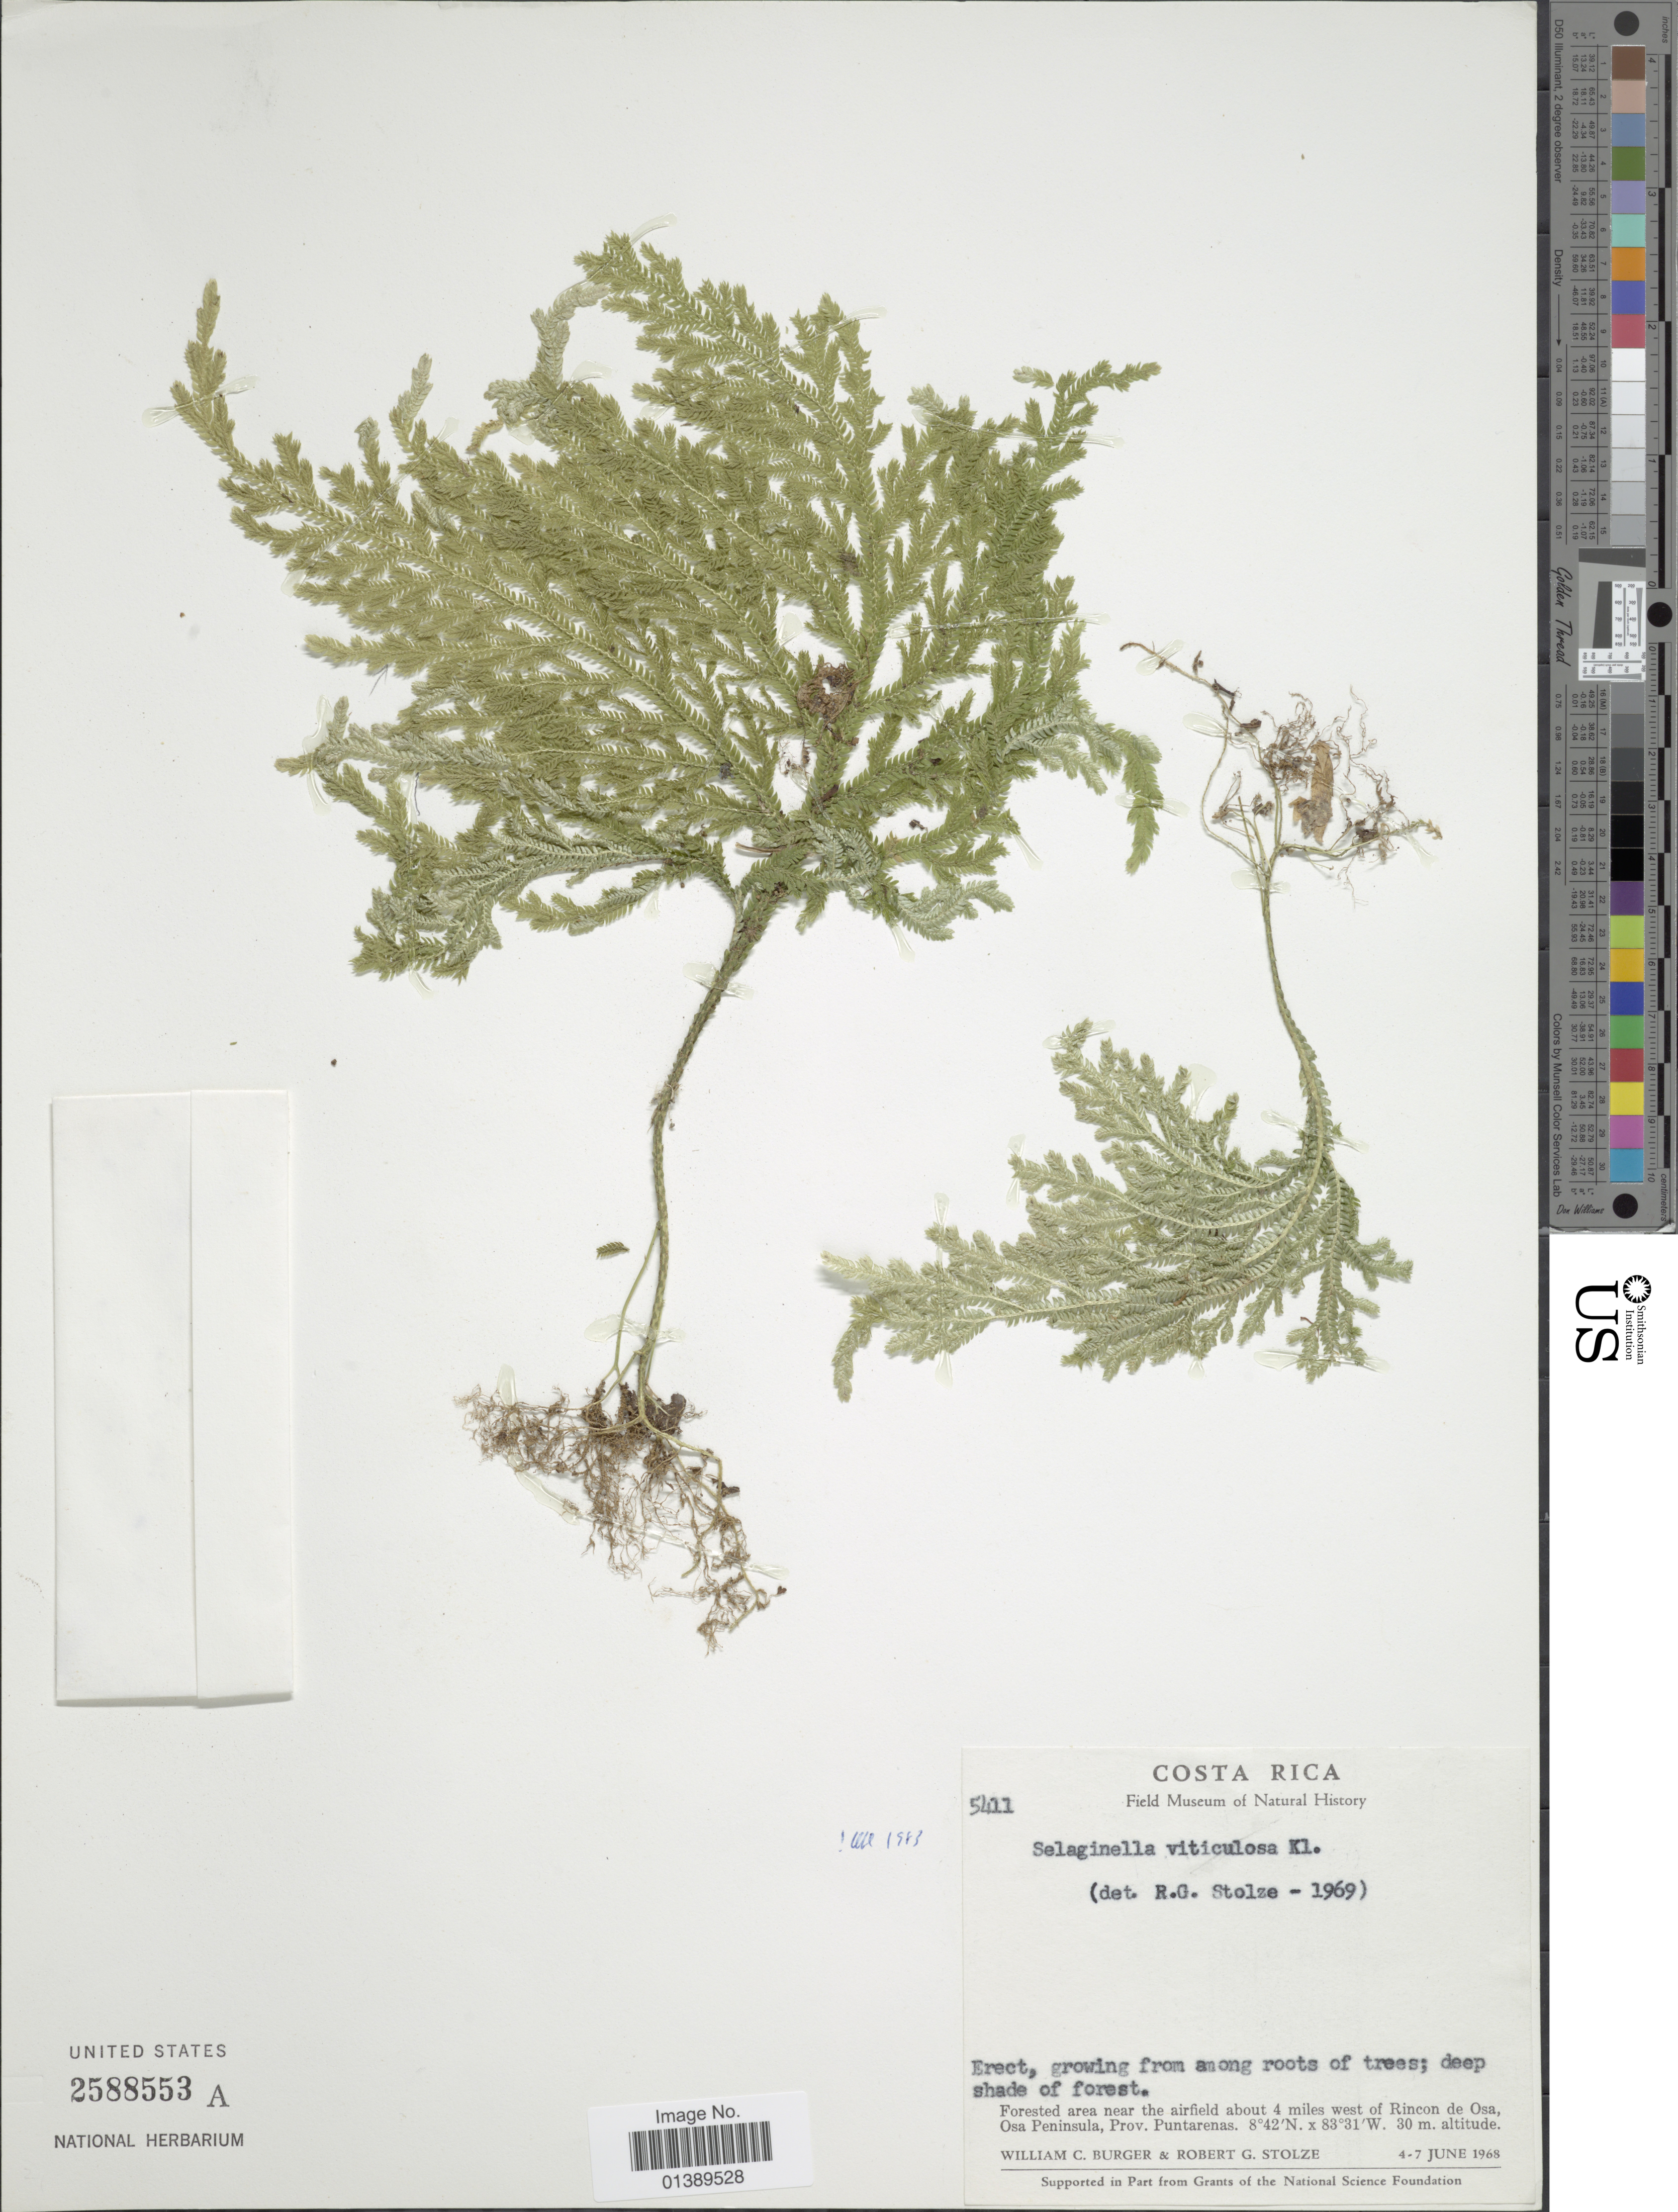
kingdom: Plantae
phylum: Tracheophyta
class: Lycopodiopsida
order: Selaginellales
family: Selaginellaceae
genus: Selaginella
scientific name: Selaginella viticulosa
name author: Klotzsch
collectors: W. Burger & R. G. Stolze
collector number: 5411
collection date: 1968-06-04/1968-06-07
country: Costa Rica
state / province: Puntarenas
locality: Forested area near the airfield about 4 miles west of Rincon de Osa Osa Peninsula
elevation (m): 30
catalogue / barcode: US 2588553A